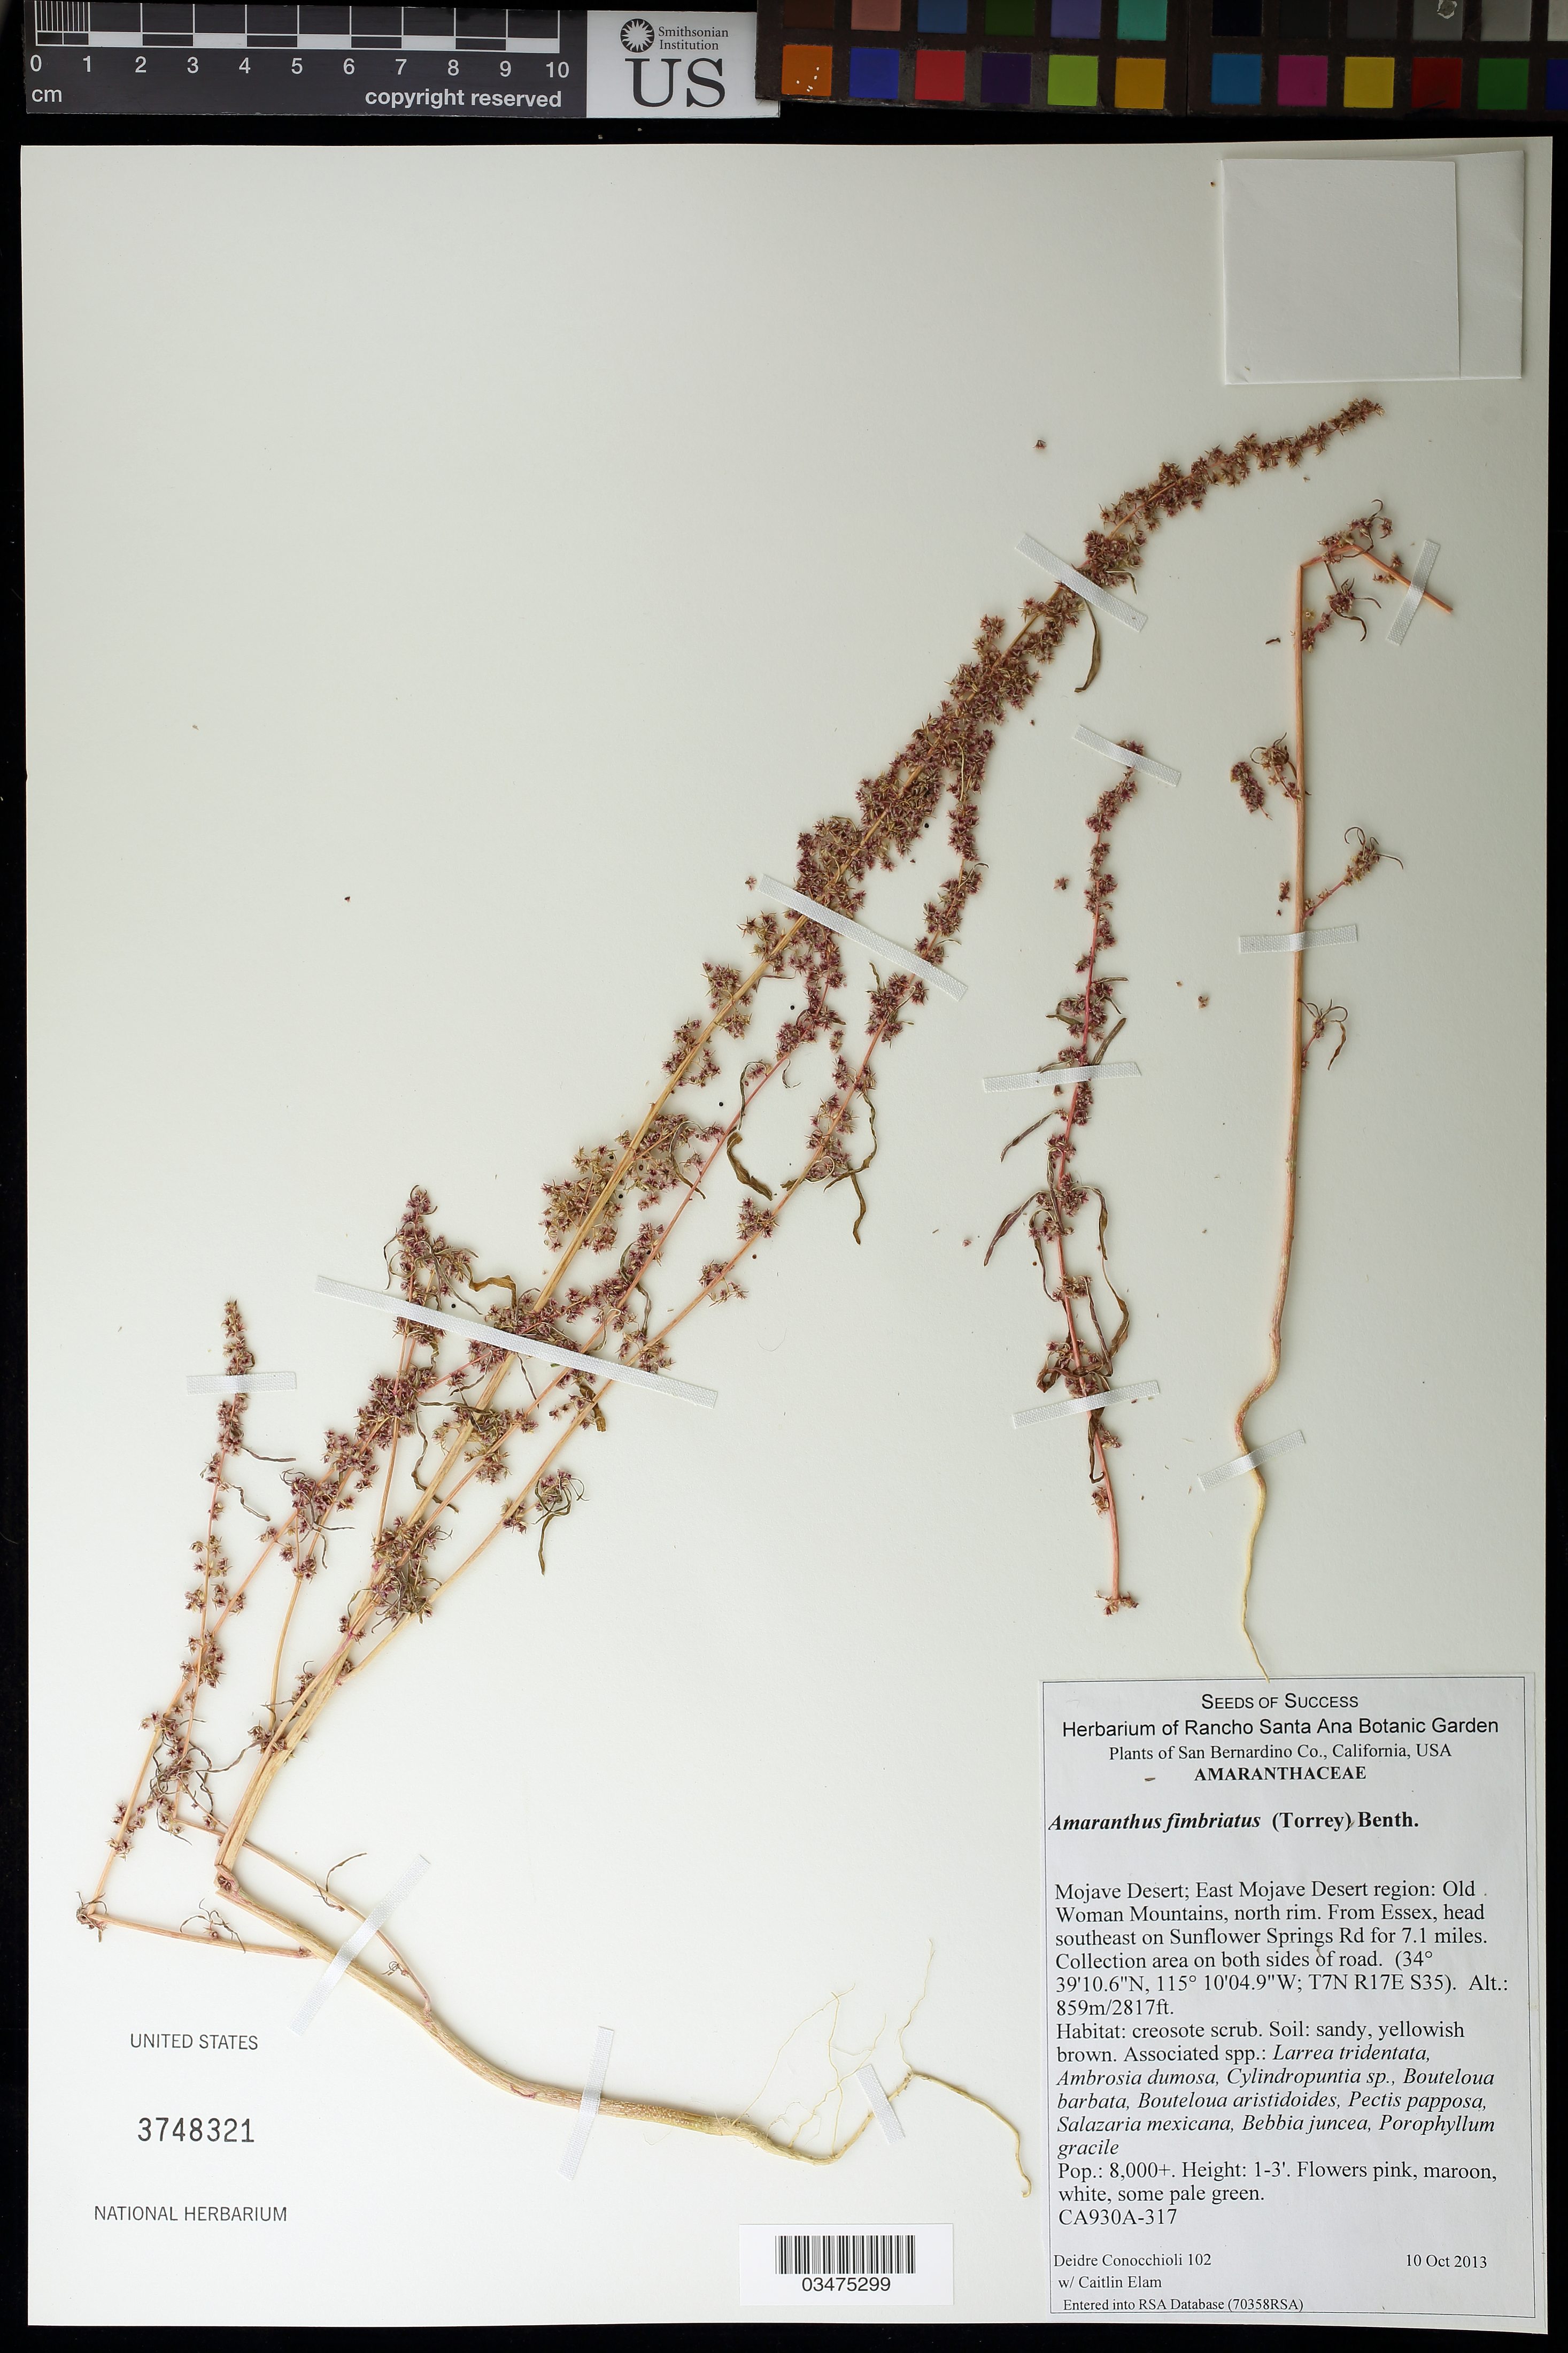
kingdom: Plantae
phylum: Tracheophyta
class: Magnoliopsida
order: Caryophyllales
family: Amaranthaceae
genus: Amaranthus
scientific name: Amaranthus fimbriatus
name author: (Torr.) Benth. ex S. Watson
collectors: D. Conocchioli & C. Elam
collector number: CA930A-317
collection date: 2013-10-10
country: United States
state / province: California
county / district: San Bernardino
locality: E Mojave Desert. Old Woman Mts, north rim. 7.1 mi. on Sunflower Springs Rd.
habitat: Creosote scrub. Soil: sandy, yellowish brown.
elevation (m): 859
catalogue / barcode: US 3748321